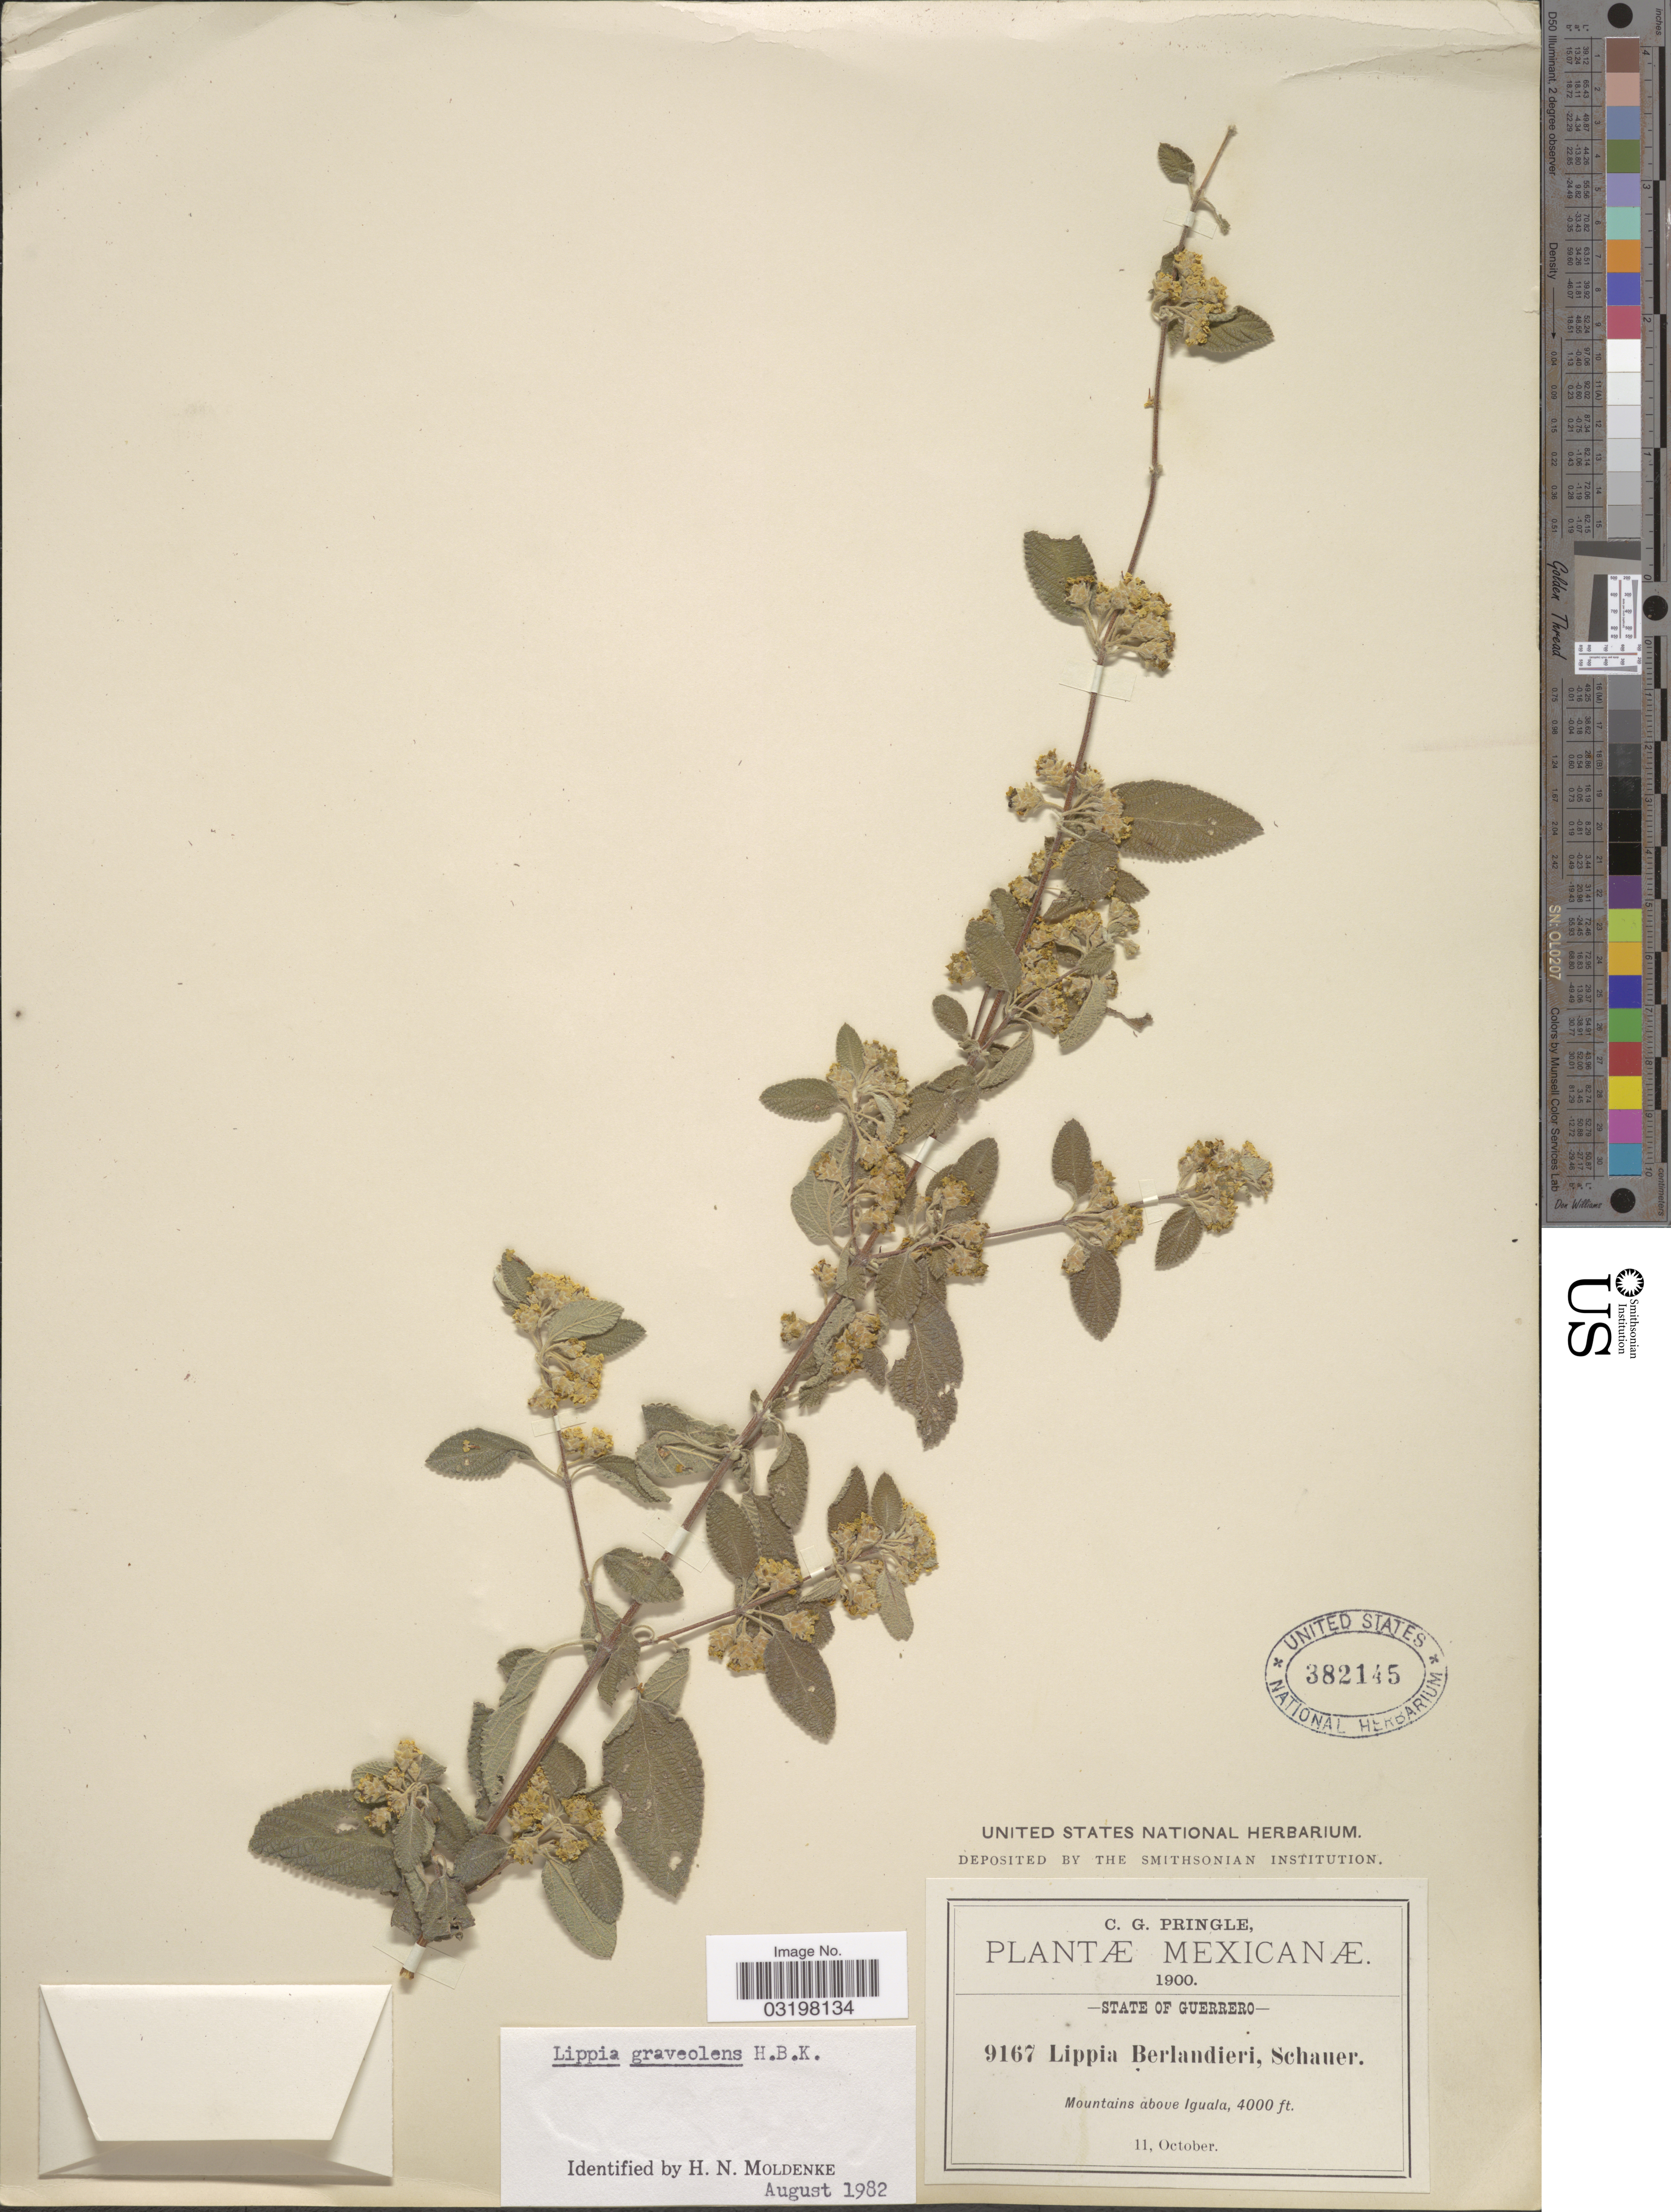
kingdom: Plantae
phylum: Tracheophyta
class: Magnoliopsida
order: Lamiales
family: Verbenaceae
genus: Lippia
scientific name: Lippia graveolens f. graveolens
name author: Kunth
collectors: C. G. Pringle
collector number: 9167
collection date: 1900-10-11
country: Mexico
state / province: Guerrero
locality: Mountains above Iguala.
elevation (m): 1219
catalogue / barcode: US 382145